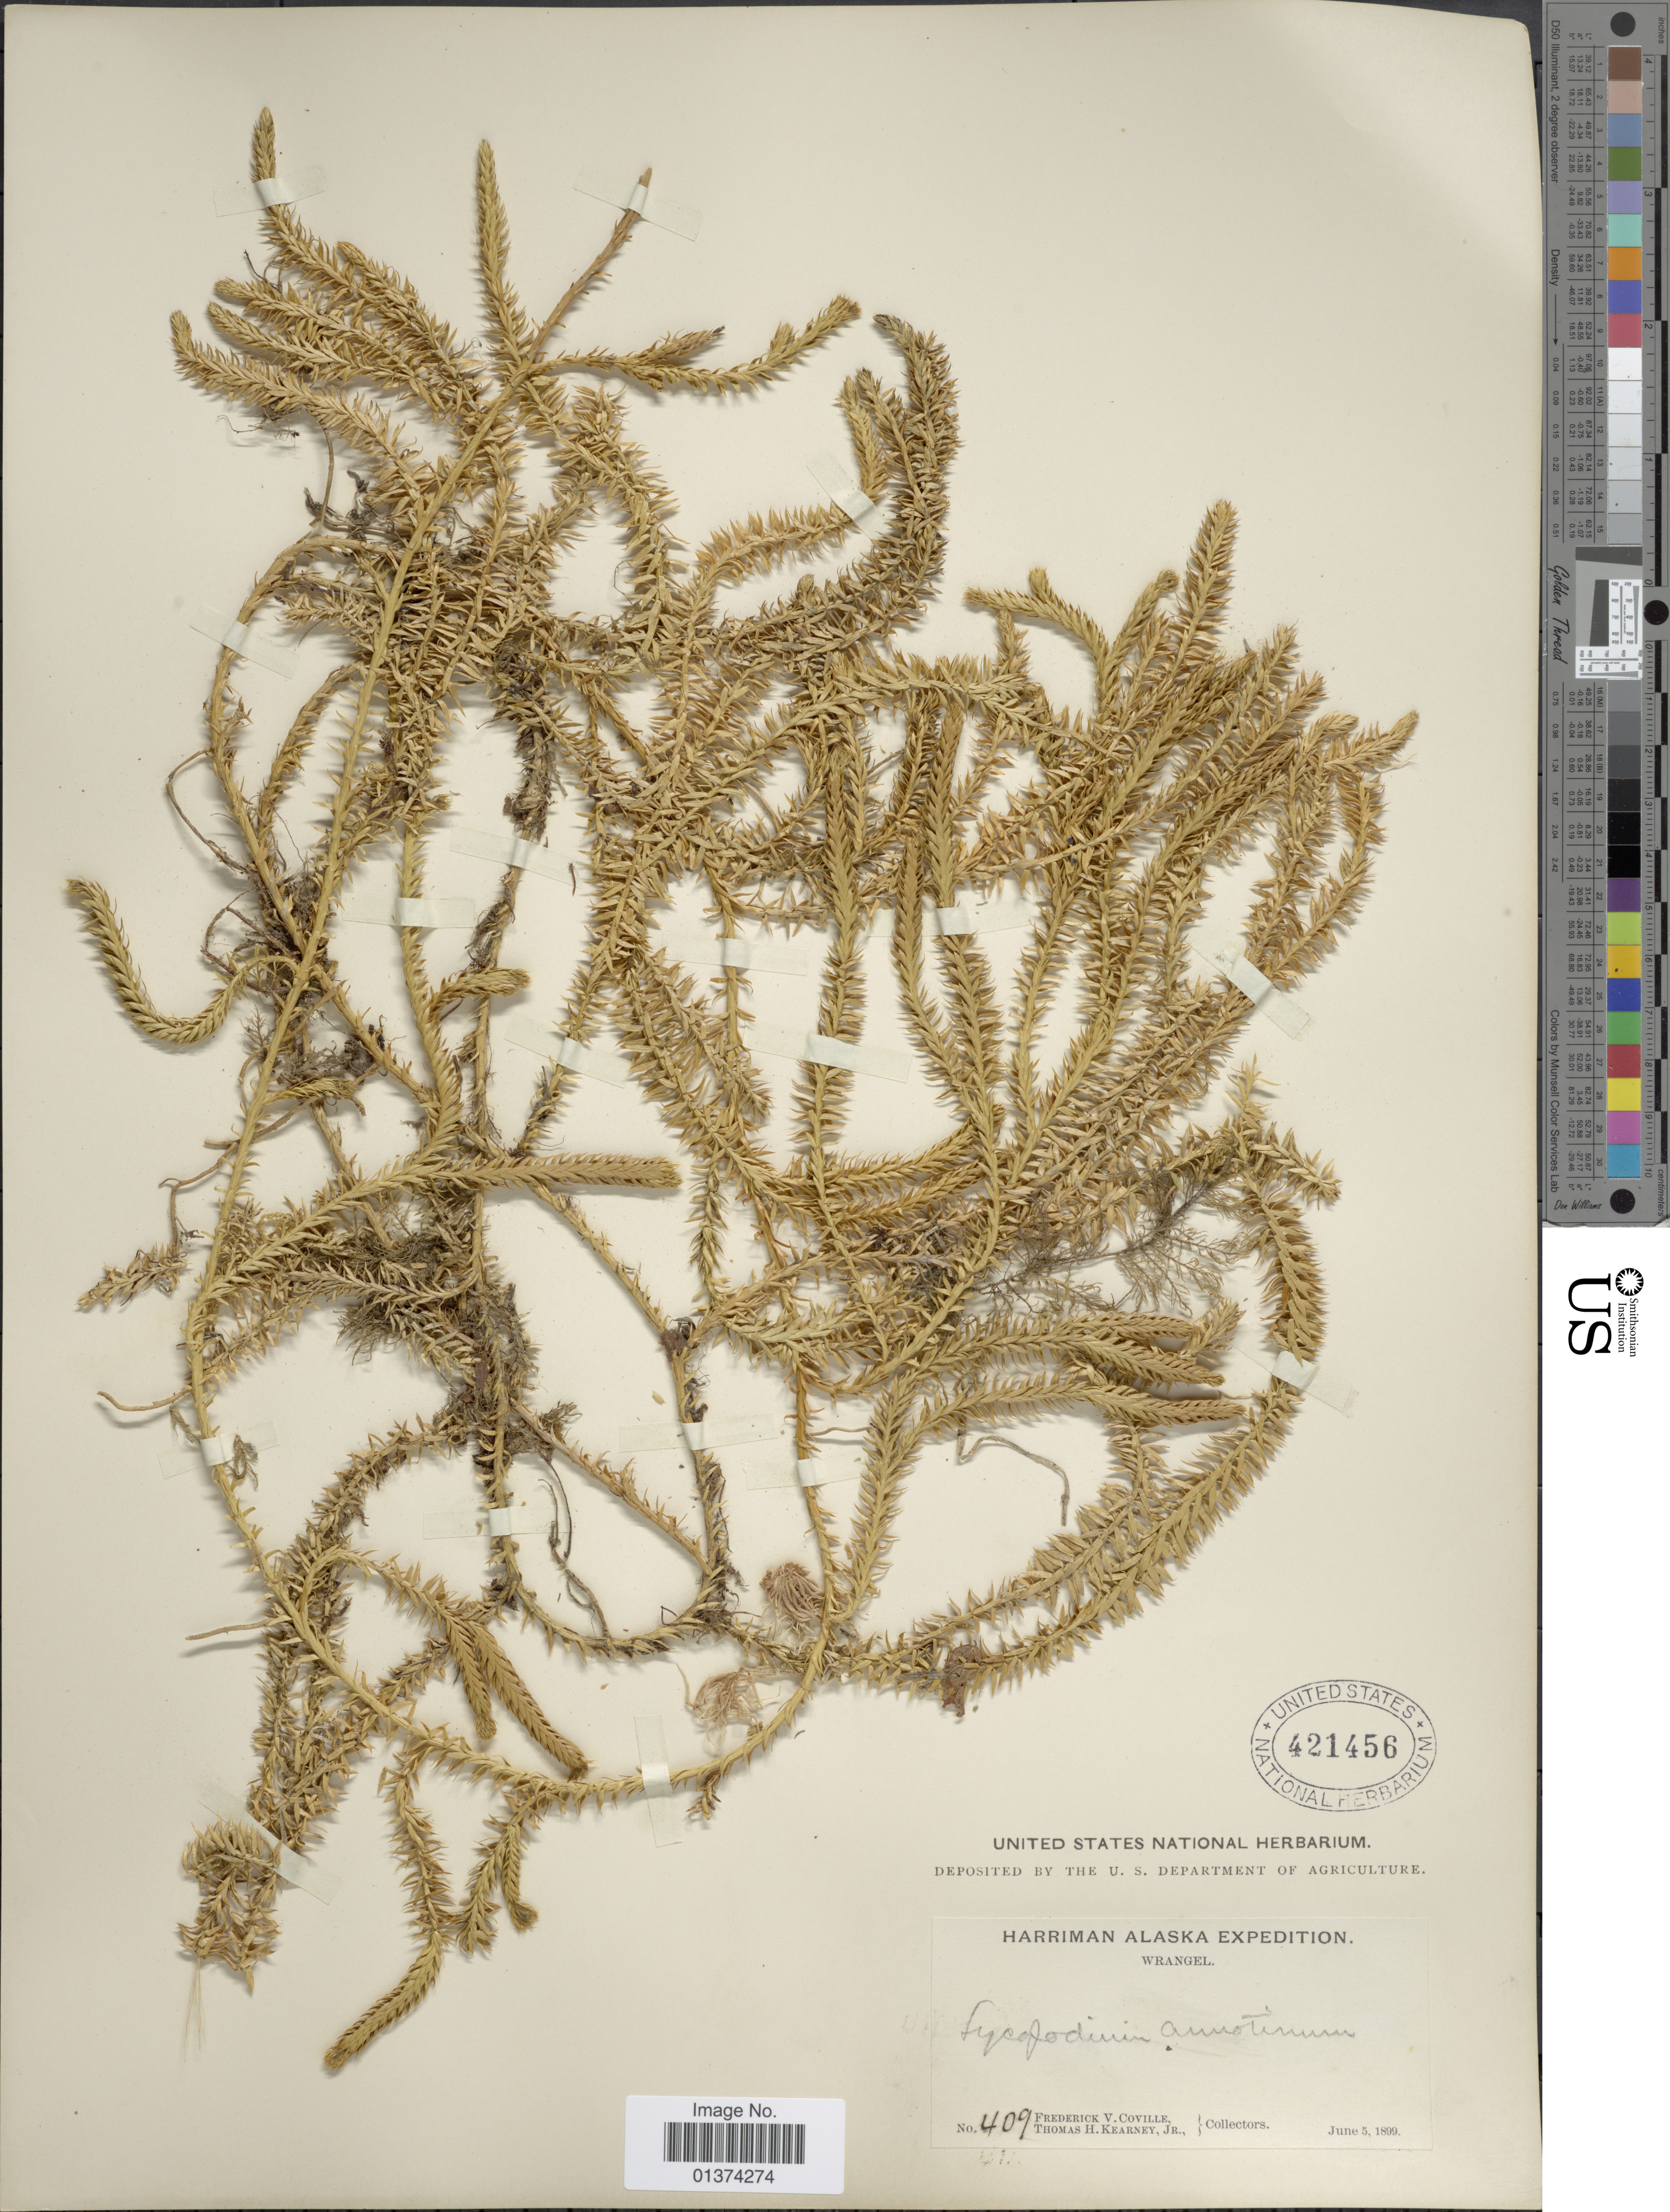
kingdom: Plantae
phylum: Tracheophyta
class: Lycopodiopsida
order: Lycopodiales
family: Lycopodiaceae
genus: Spinulum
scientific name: Spinulum annotinum subsp. annotinum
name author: (L.) A. Haines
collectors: F. V. Coville & T. H. Kearney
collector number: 409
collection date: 1899-06-05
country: United States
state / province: Alaska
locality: Wrangell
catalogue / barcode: US 421456